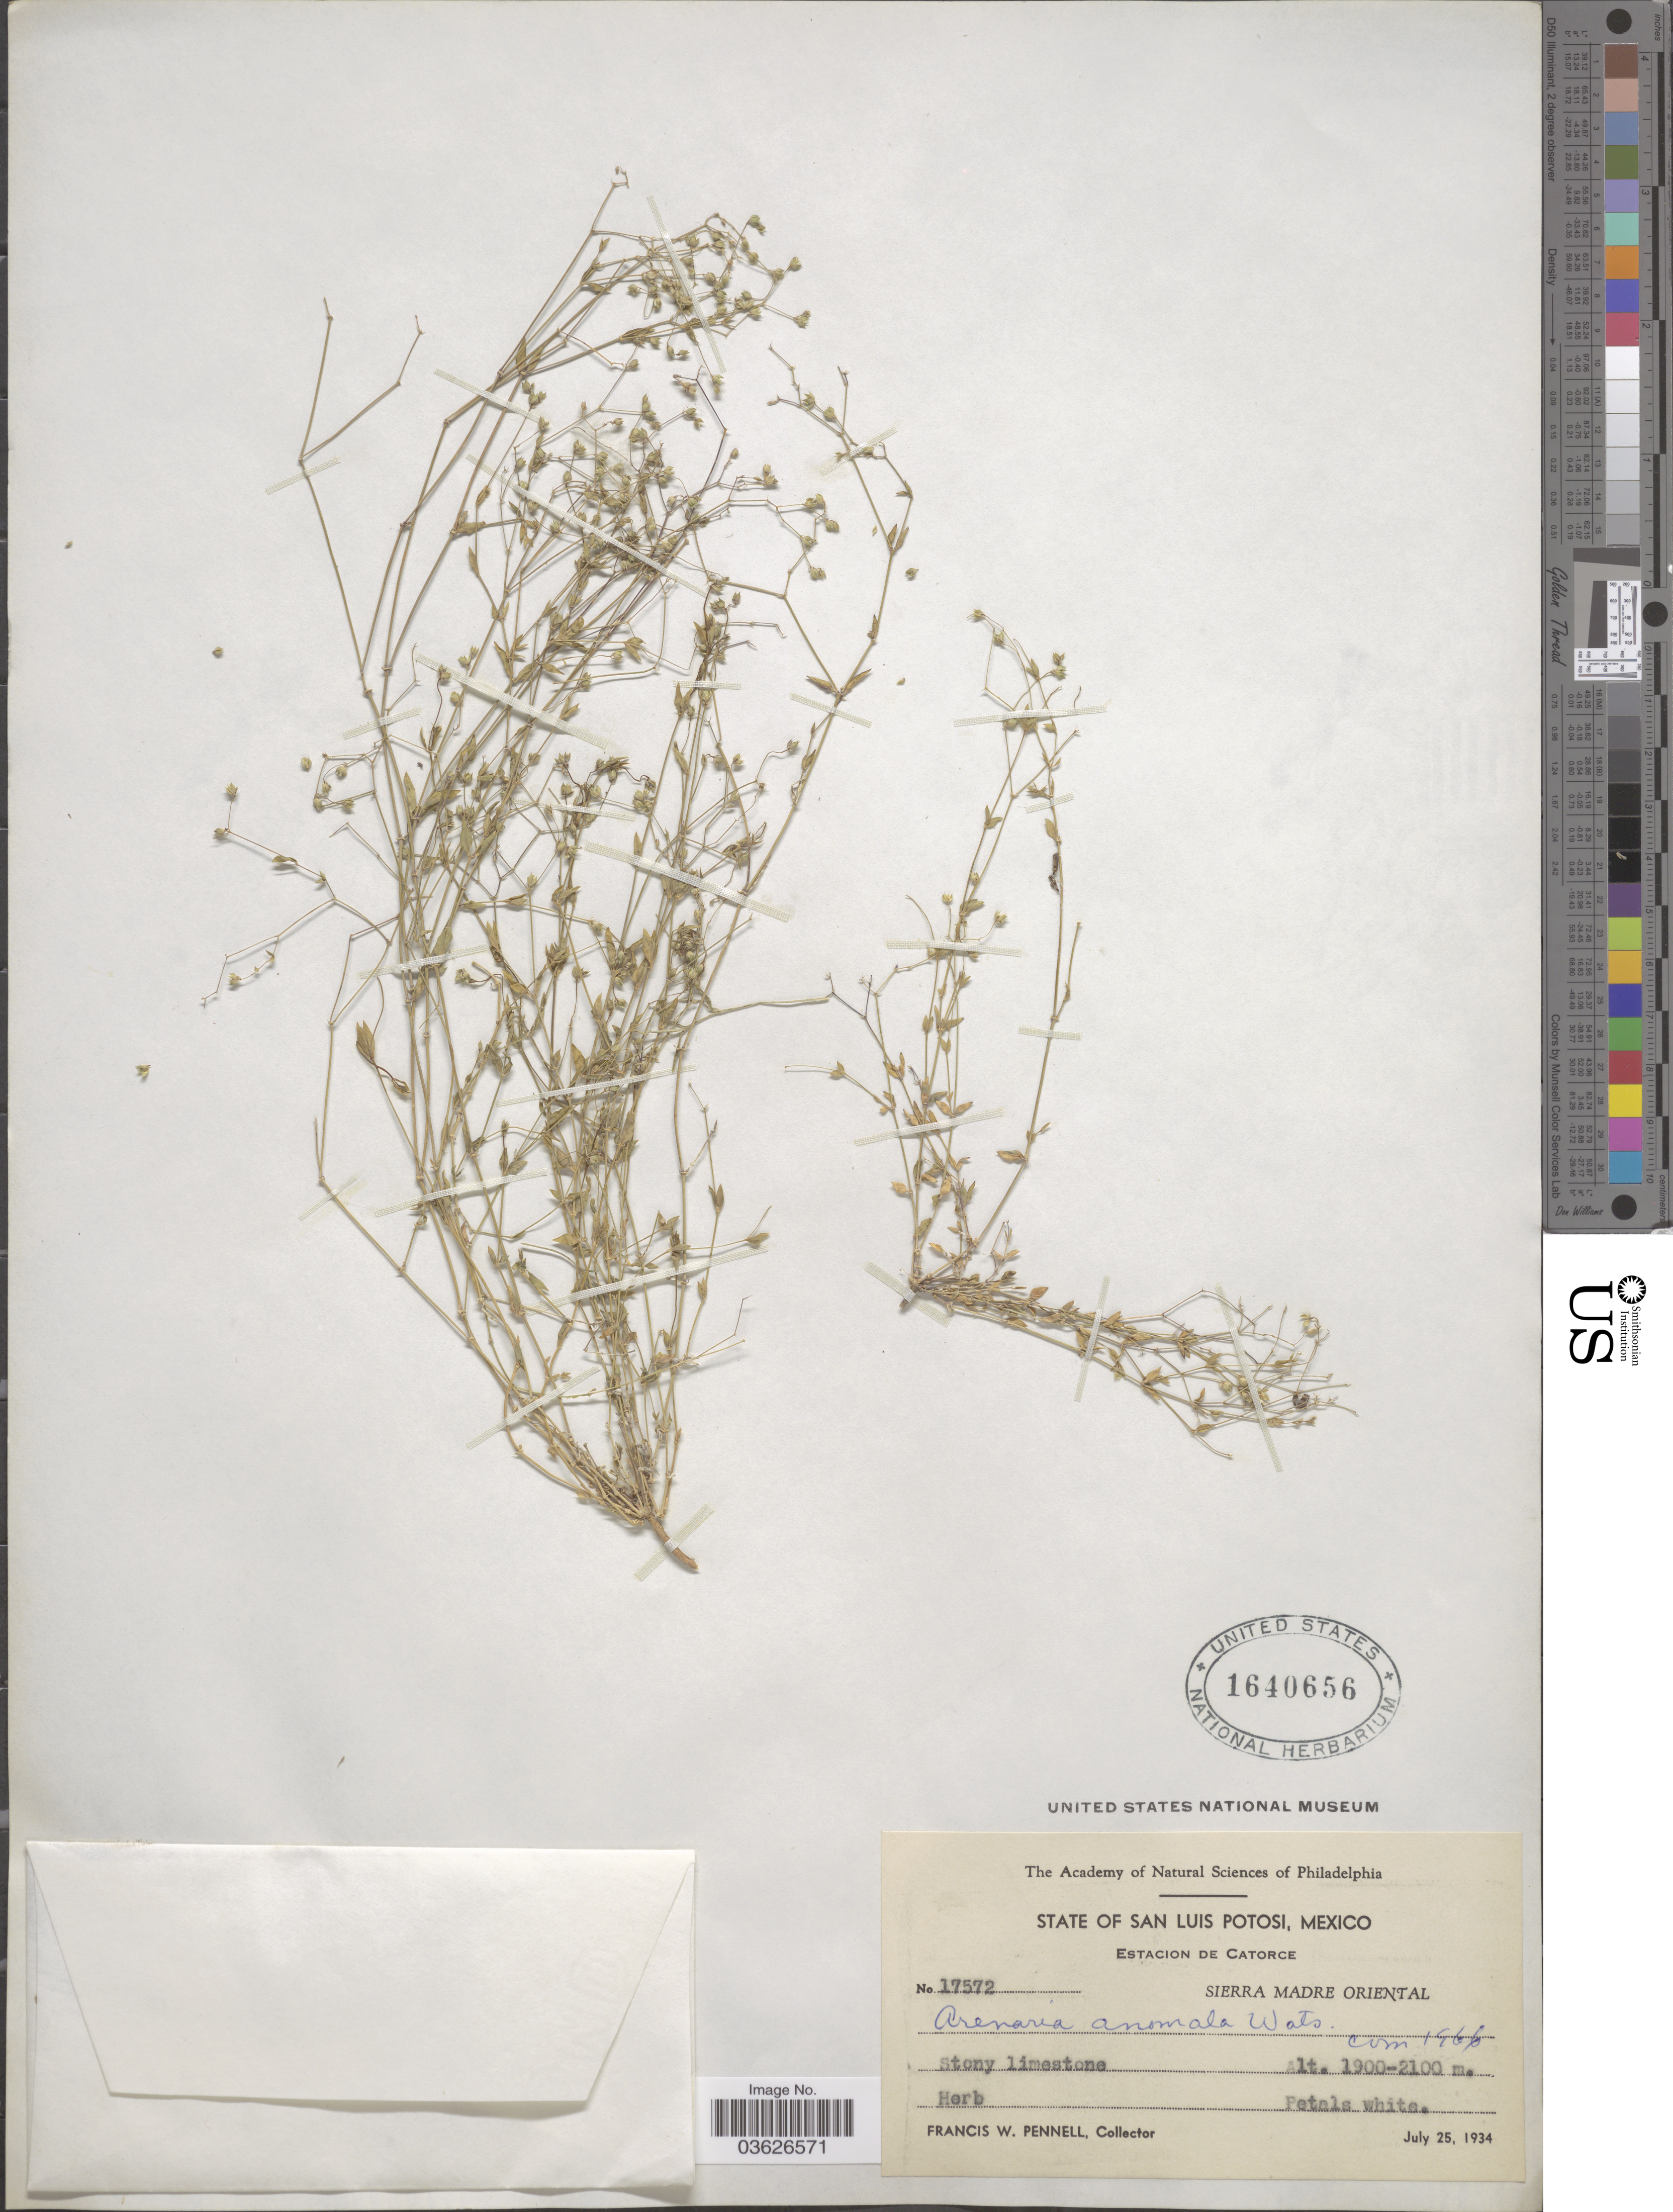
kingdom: Plantae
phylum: Tracheophyta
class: Magnoliopsida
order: Caryophyllales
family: Caryophyllaceae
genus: Drymaria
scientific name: Drymaria anomala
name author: S. Watson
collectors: F. W. Pennell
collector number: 17572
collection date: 1934-07-25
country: Mexico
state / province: San Luis Potosí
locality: Estacion de Catorce. Sierra Madre Oriental.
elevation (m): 1900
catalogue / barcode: US 1640656